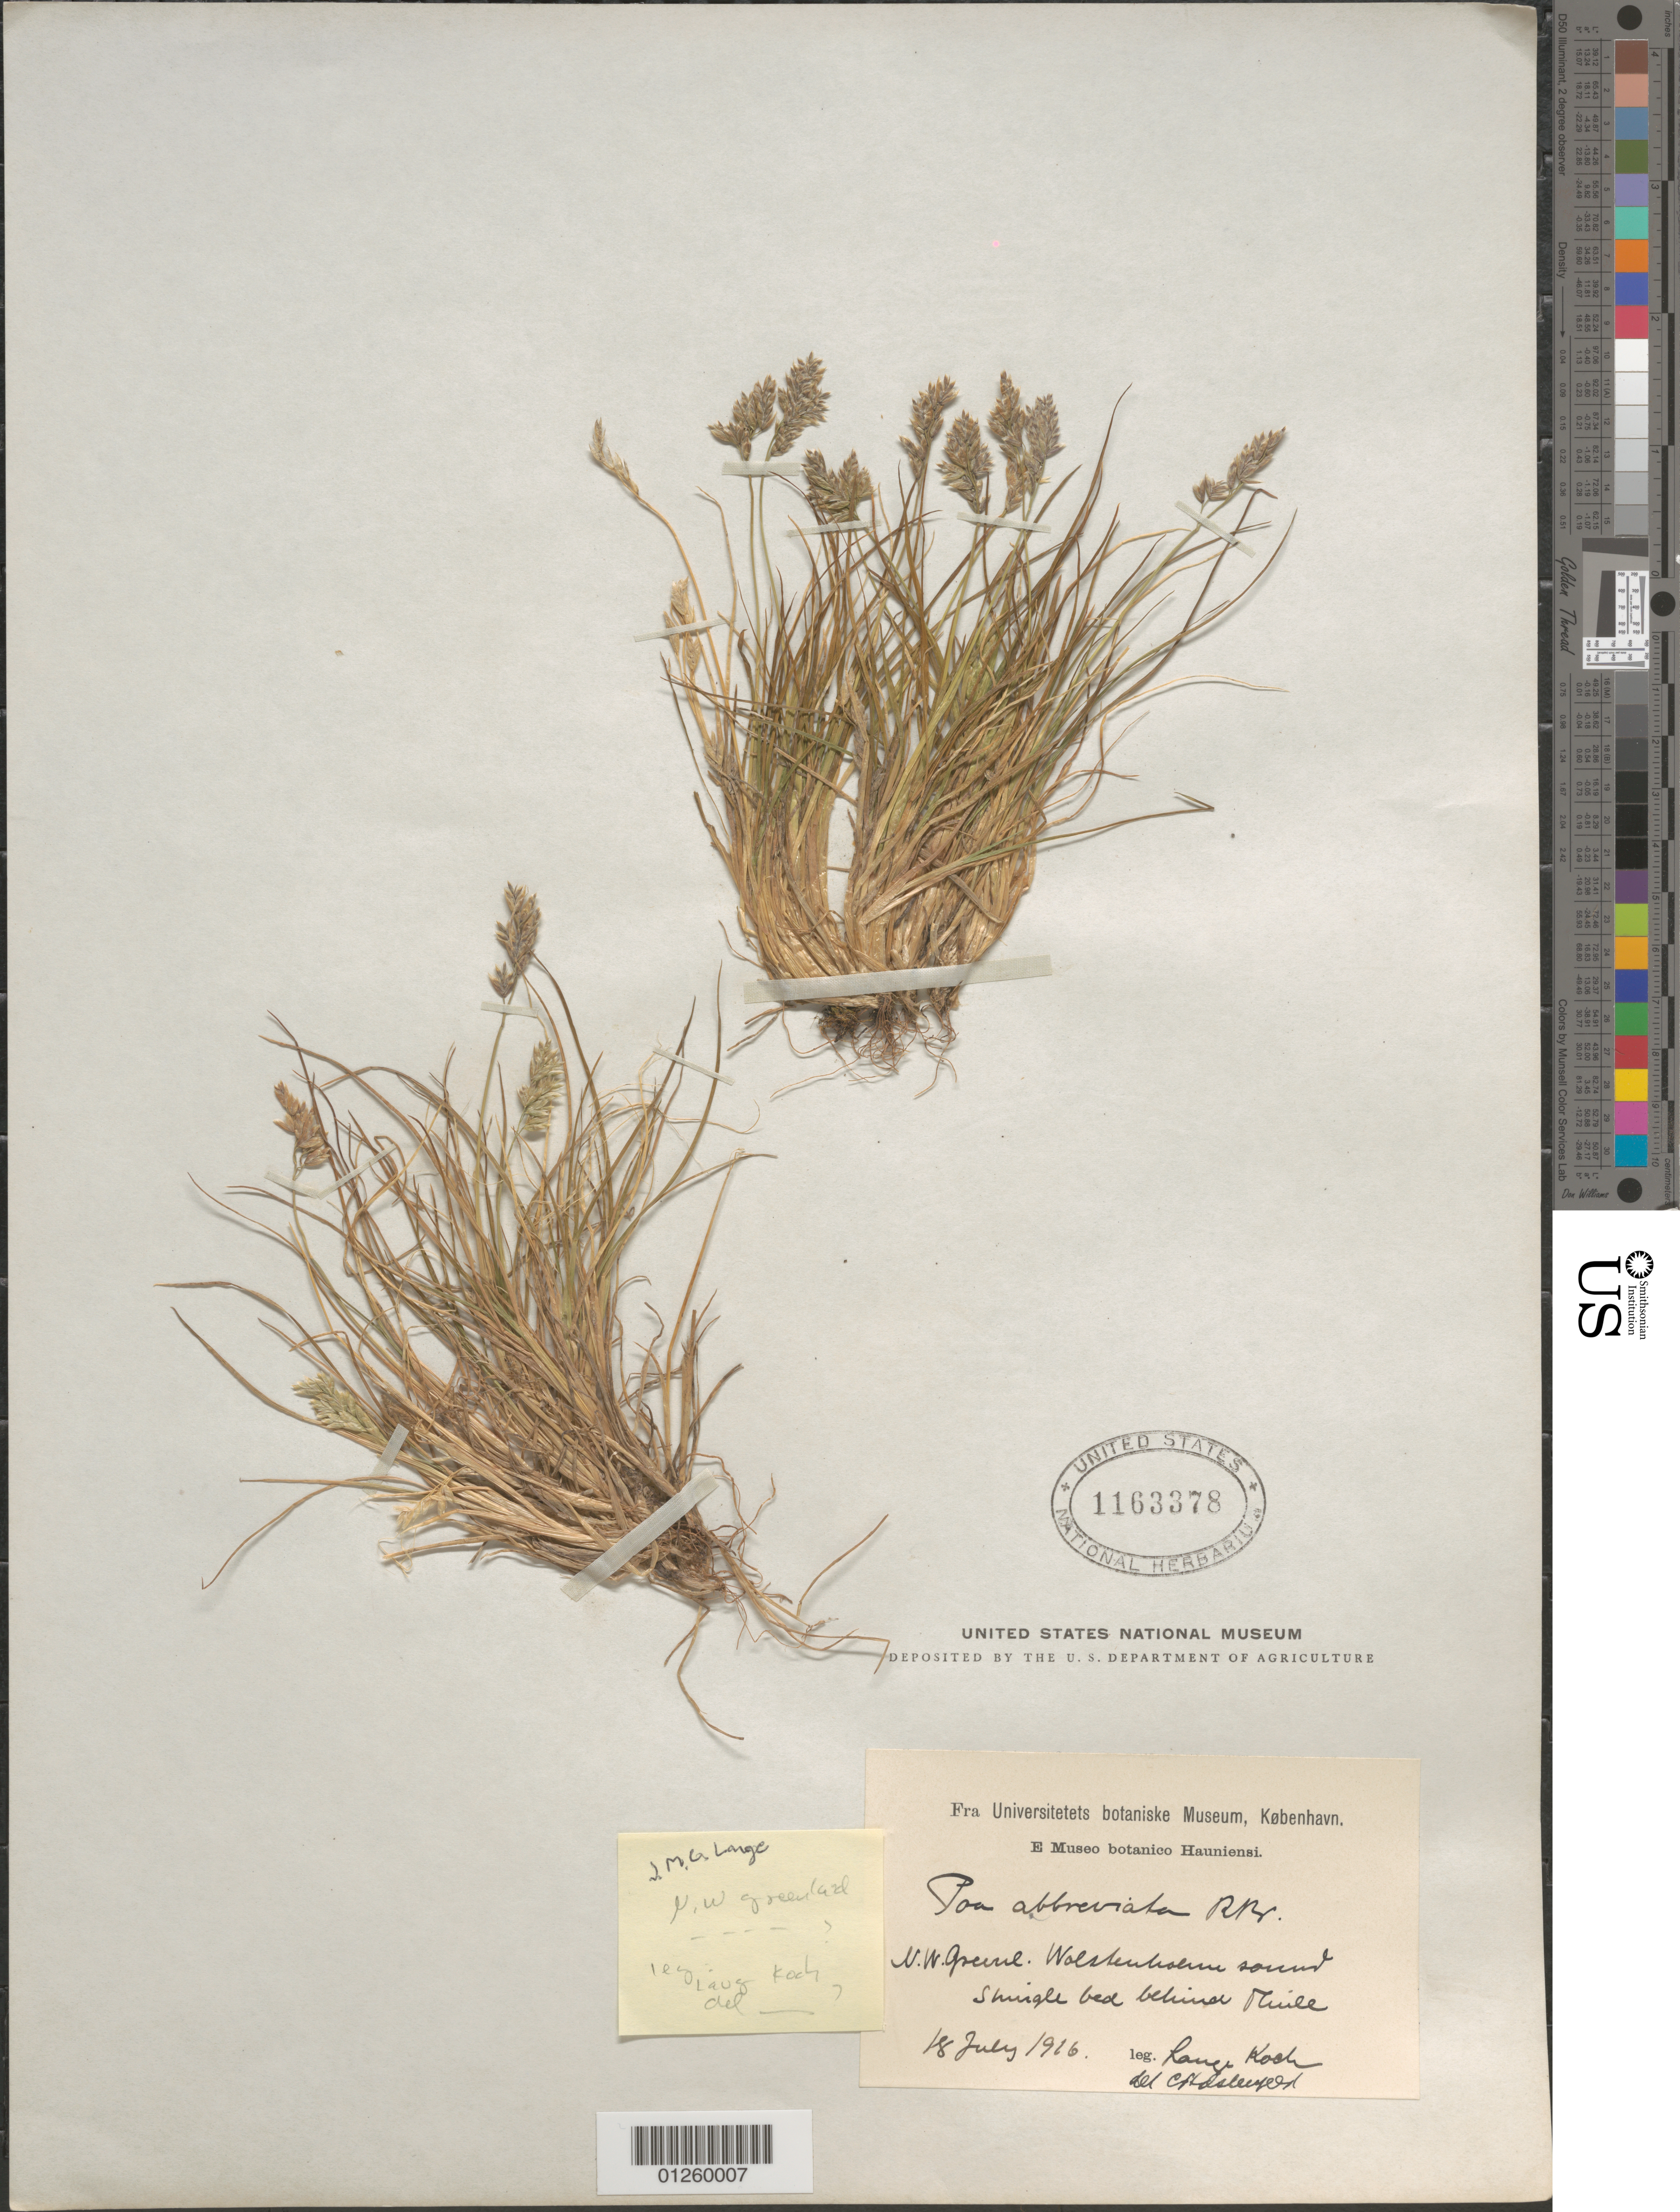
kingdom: Plantae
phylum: Tracheophyta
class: Liliopsida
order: Poales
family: Poaceae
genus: Poa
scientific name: Poa abbreviata subsp. abbreviata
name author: R. Br.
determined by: Soreng, Robert J., Research Associate (BOT), Smithsonian Institution - National Museum of Natural History (UNITED STATES)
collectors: L. Koch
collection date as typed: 18 July 1916.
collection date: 1916-07-18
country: Greenland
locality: N.W. Greenland. Wostenholme Sound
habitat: Shingle bed behind ____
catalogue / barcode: US 1163378